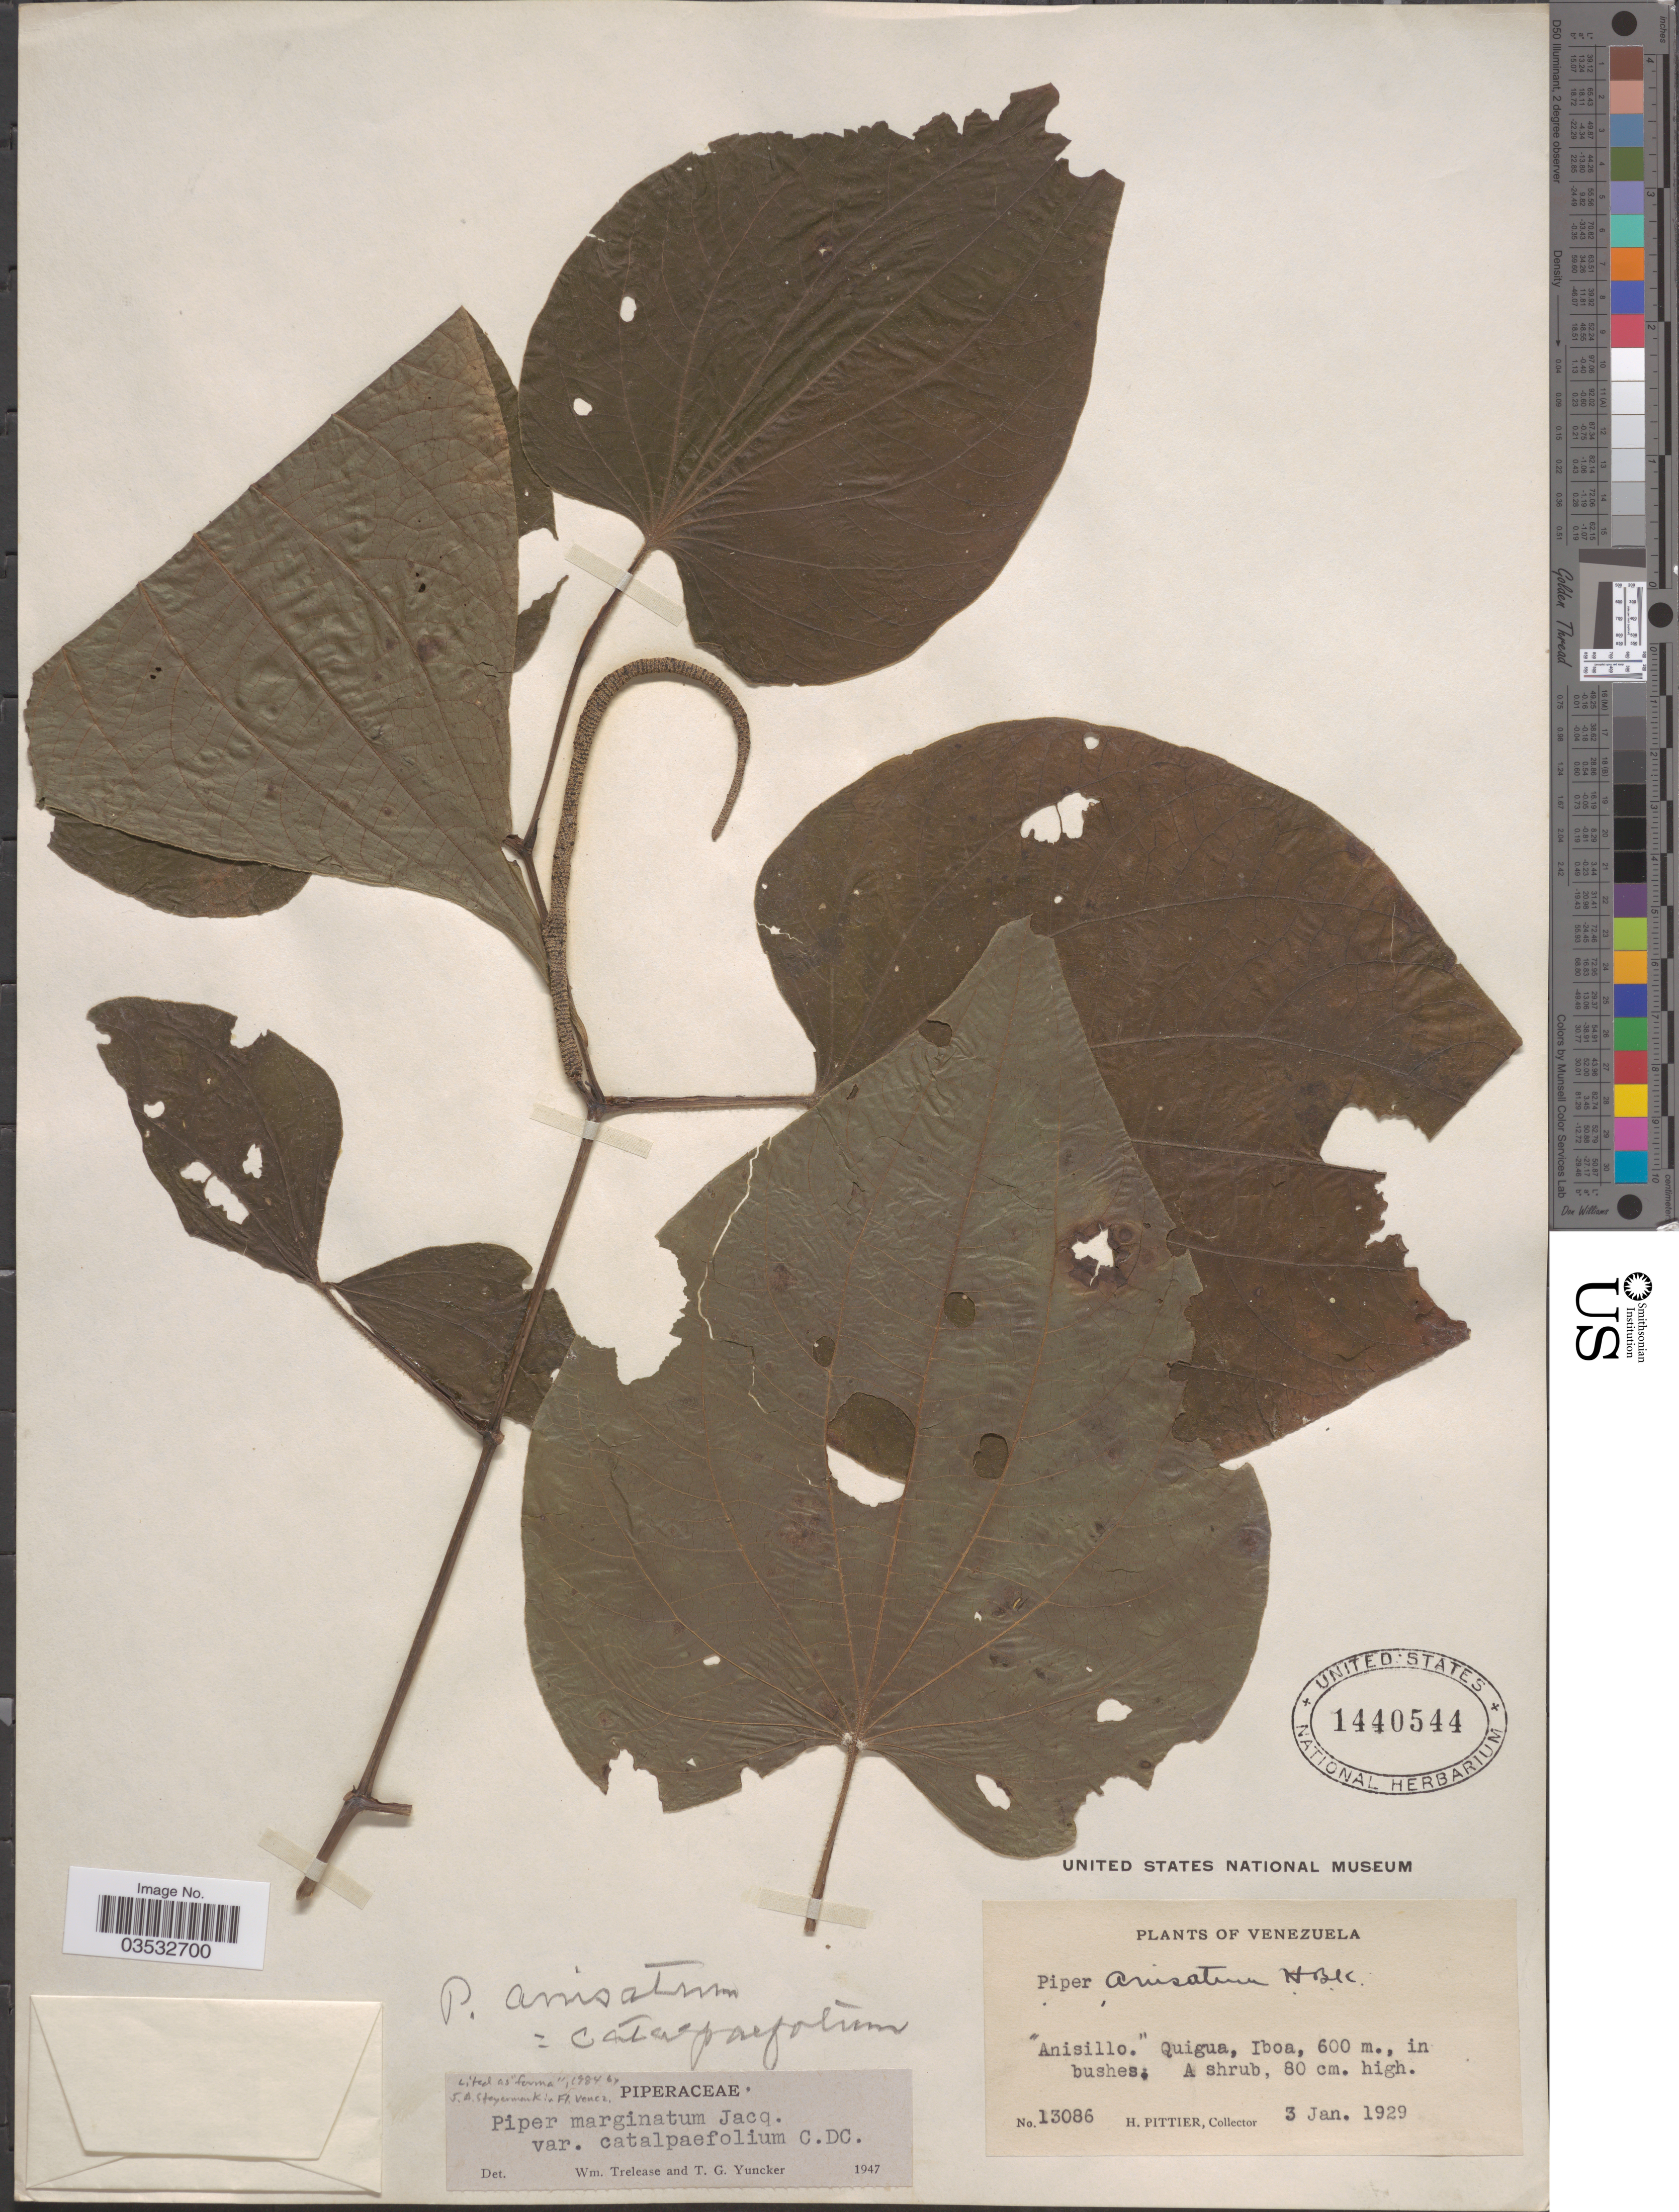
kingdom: Plantae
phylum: Tracheophyta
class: Magnoliopsida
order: Piperales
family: Piperaceae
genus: Piper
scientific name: Piper marginatum f. catalpifolium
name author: (Kunth) Steyerm.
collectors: H. F. Pittier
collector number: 13086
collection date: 1929-01-03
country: Venezuela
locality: Anisillo.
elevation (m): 600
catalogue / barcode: US 1440544